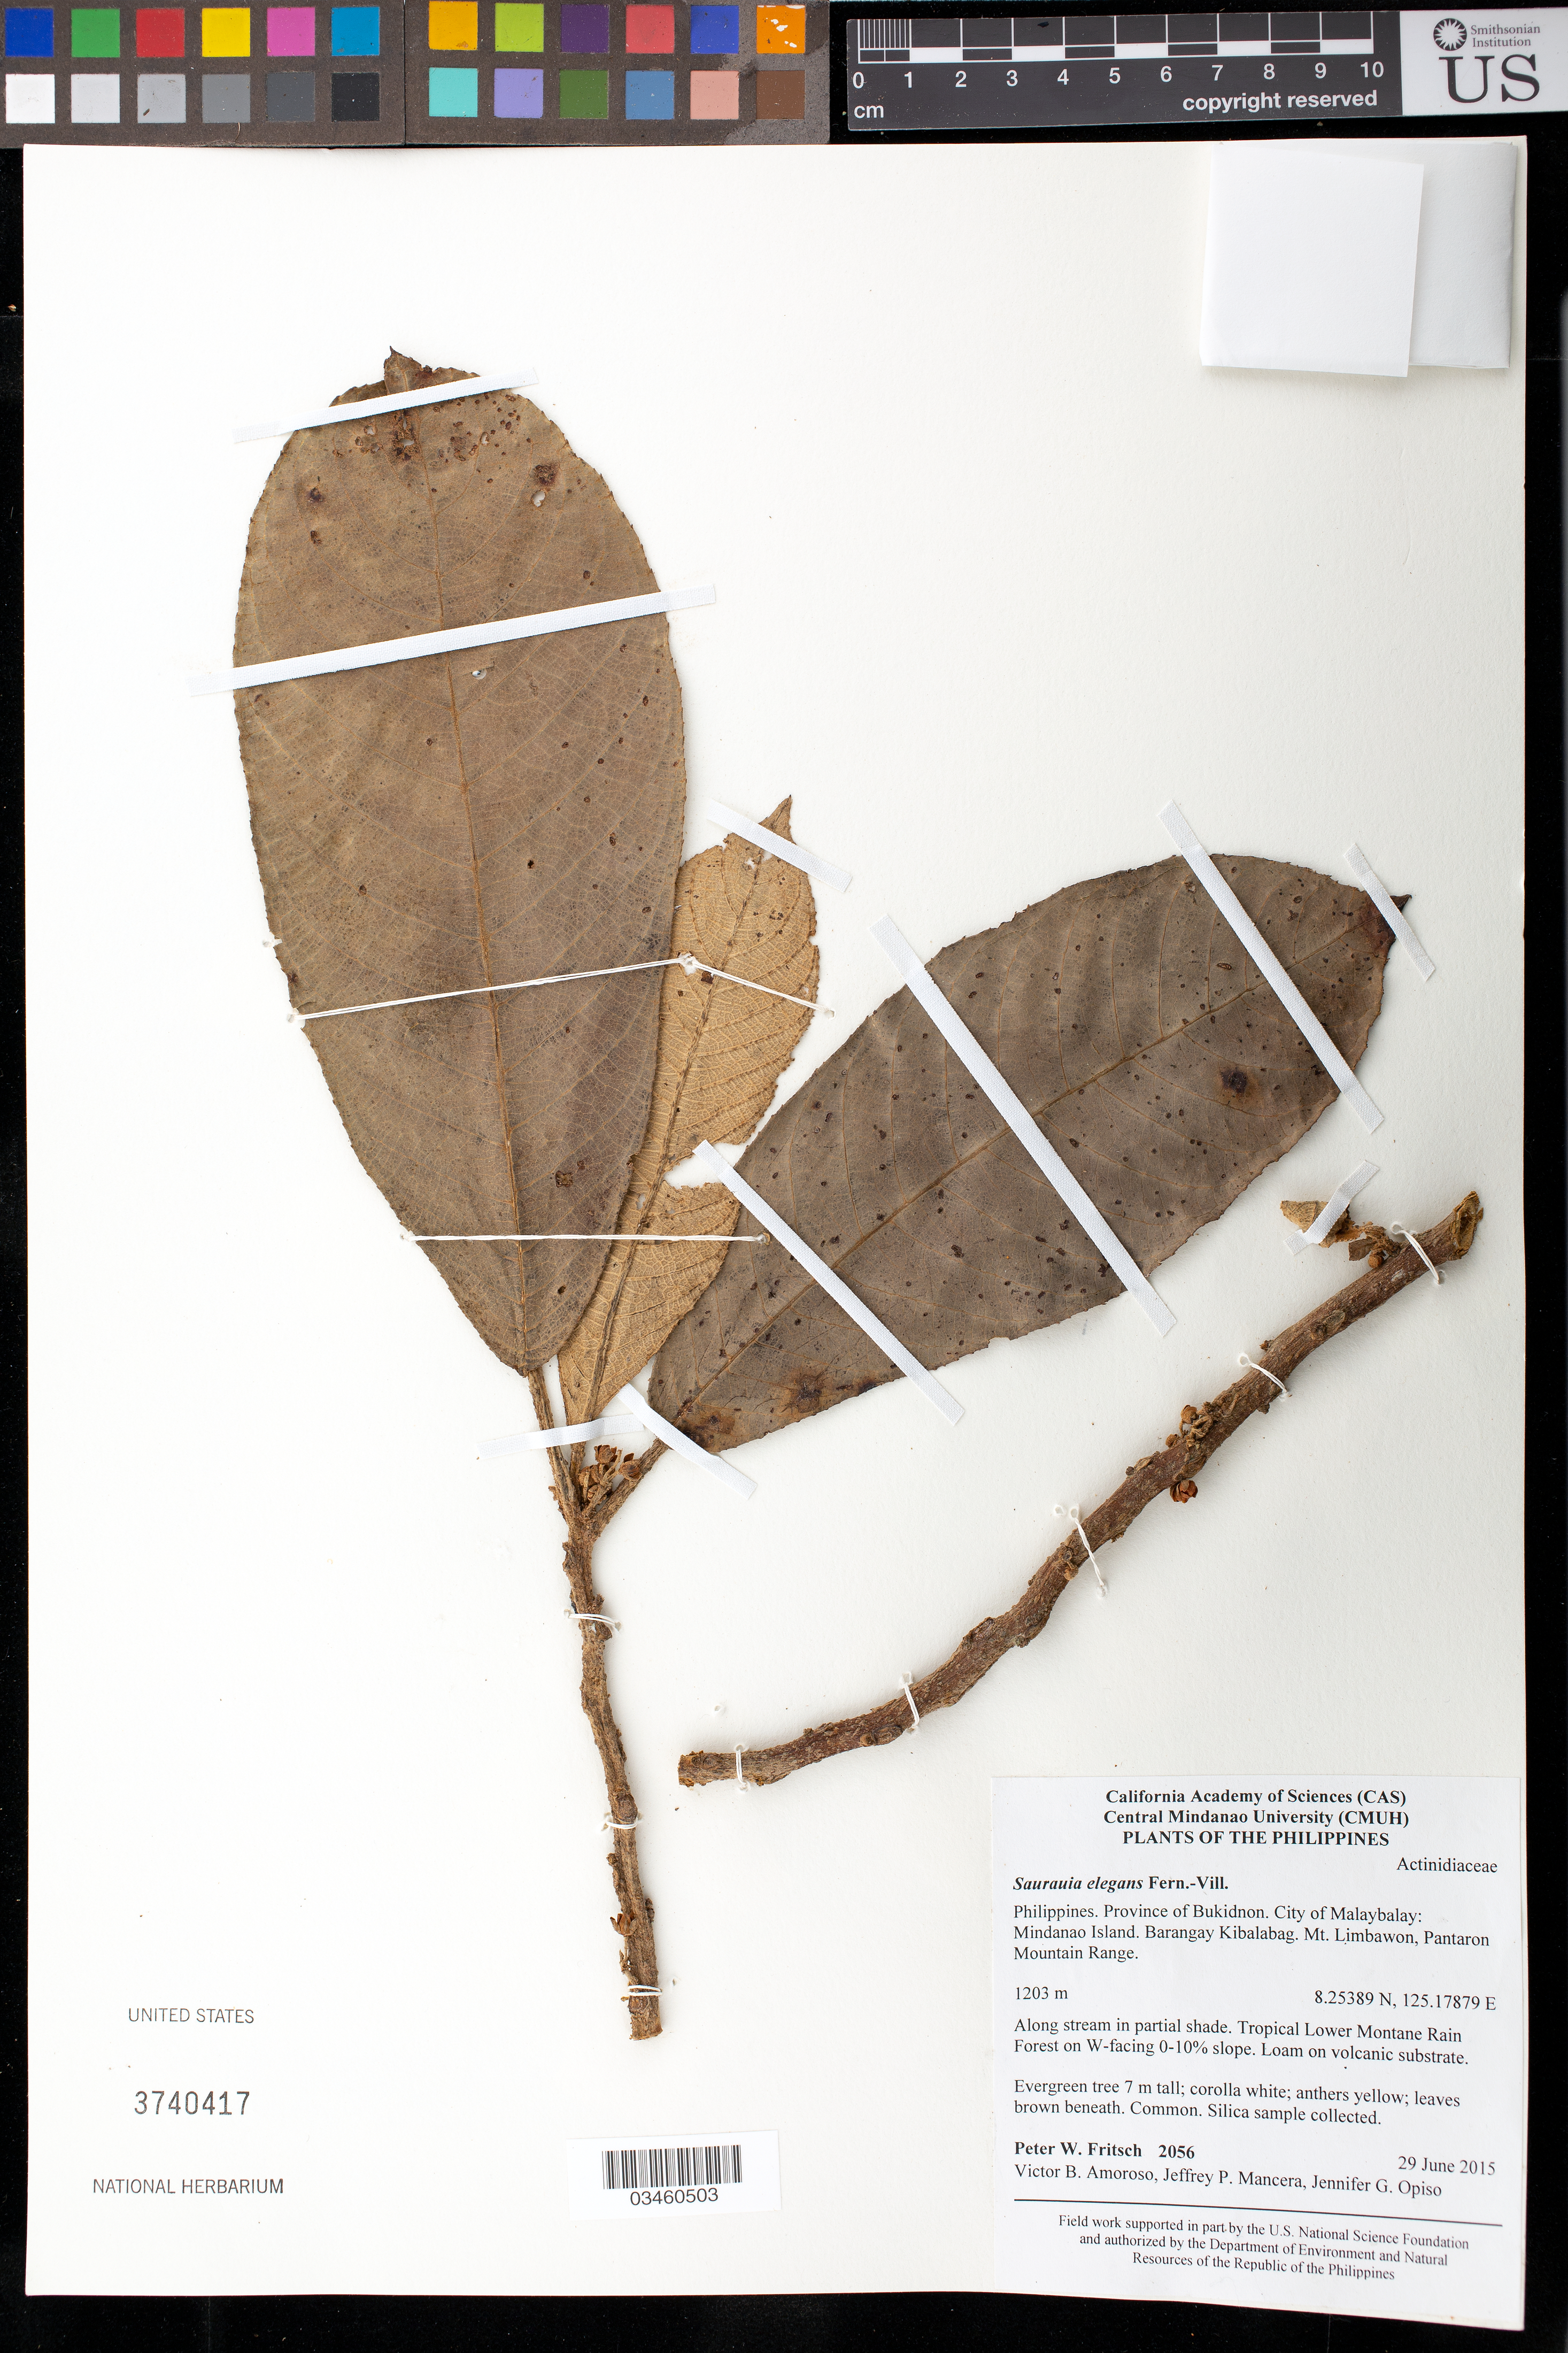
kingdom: Plantae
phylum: Tracheophyta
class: Magnoliopsida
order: Ericales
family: Actinidiaceae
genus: Saurauia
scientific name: Saurauia elegans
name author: Fern.-Vill.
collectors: P. W. Fritsch, V. Amoroso, J. Mancera & J. Opiso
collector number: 2056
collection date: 2015-06-29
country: Philippines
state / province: Northern Mindanao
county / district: Bukidnon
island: Mindanao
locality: City of Malaybalay: Mindanao Island. Barangay Kibalabag. Mt. Limbawon, Pantaron Mountain Range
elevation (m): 1203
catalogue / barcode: US 3740417